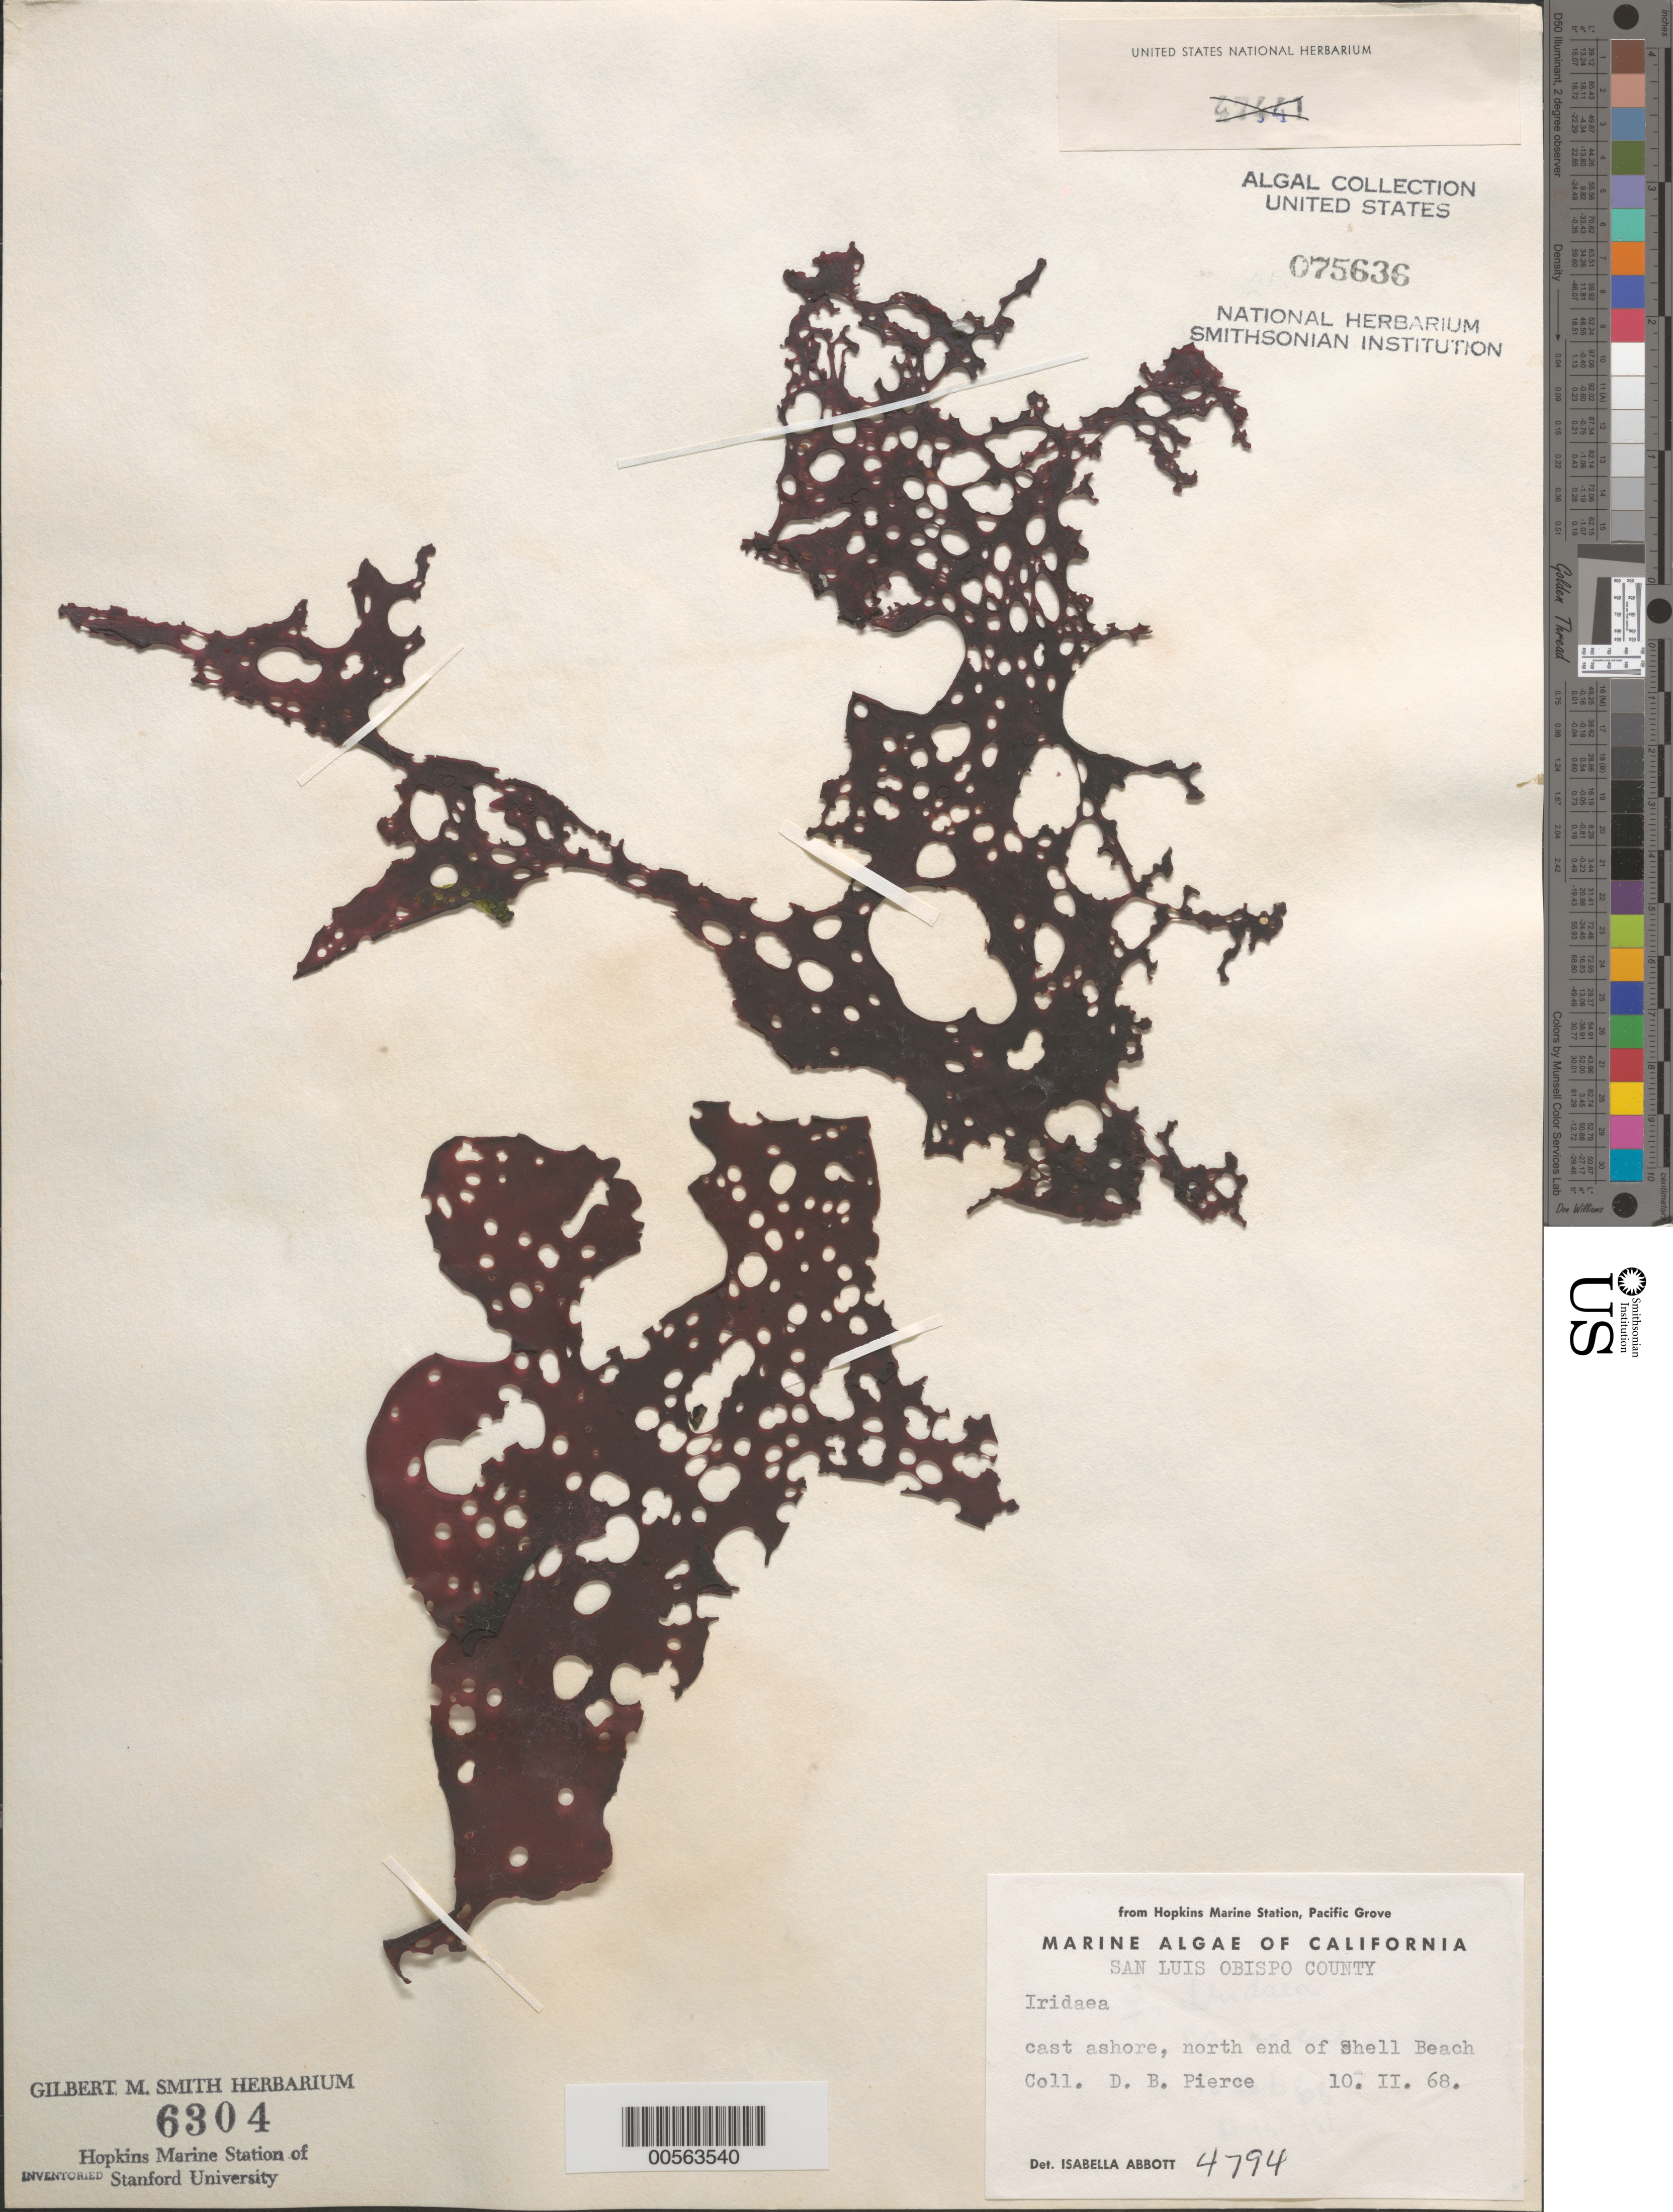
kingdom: Plantae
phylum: Rhodophyta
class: Florideophyceae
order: Gigartinales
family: Gigartinaceae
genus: Iridaea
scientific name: Iridaea sp.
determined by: Abbott, Isabella A.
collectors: D. Pierce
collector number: IAA 4794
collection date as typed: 10 Feb 1968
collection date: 1968-02-10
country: United States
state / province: California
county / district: San Luis Obispo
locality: Shell Beach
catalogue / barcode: US 75636